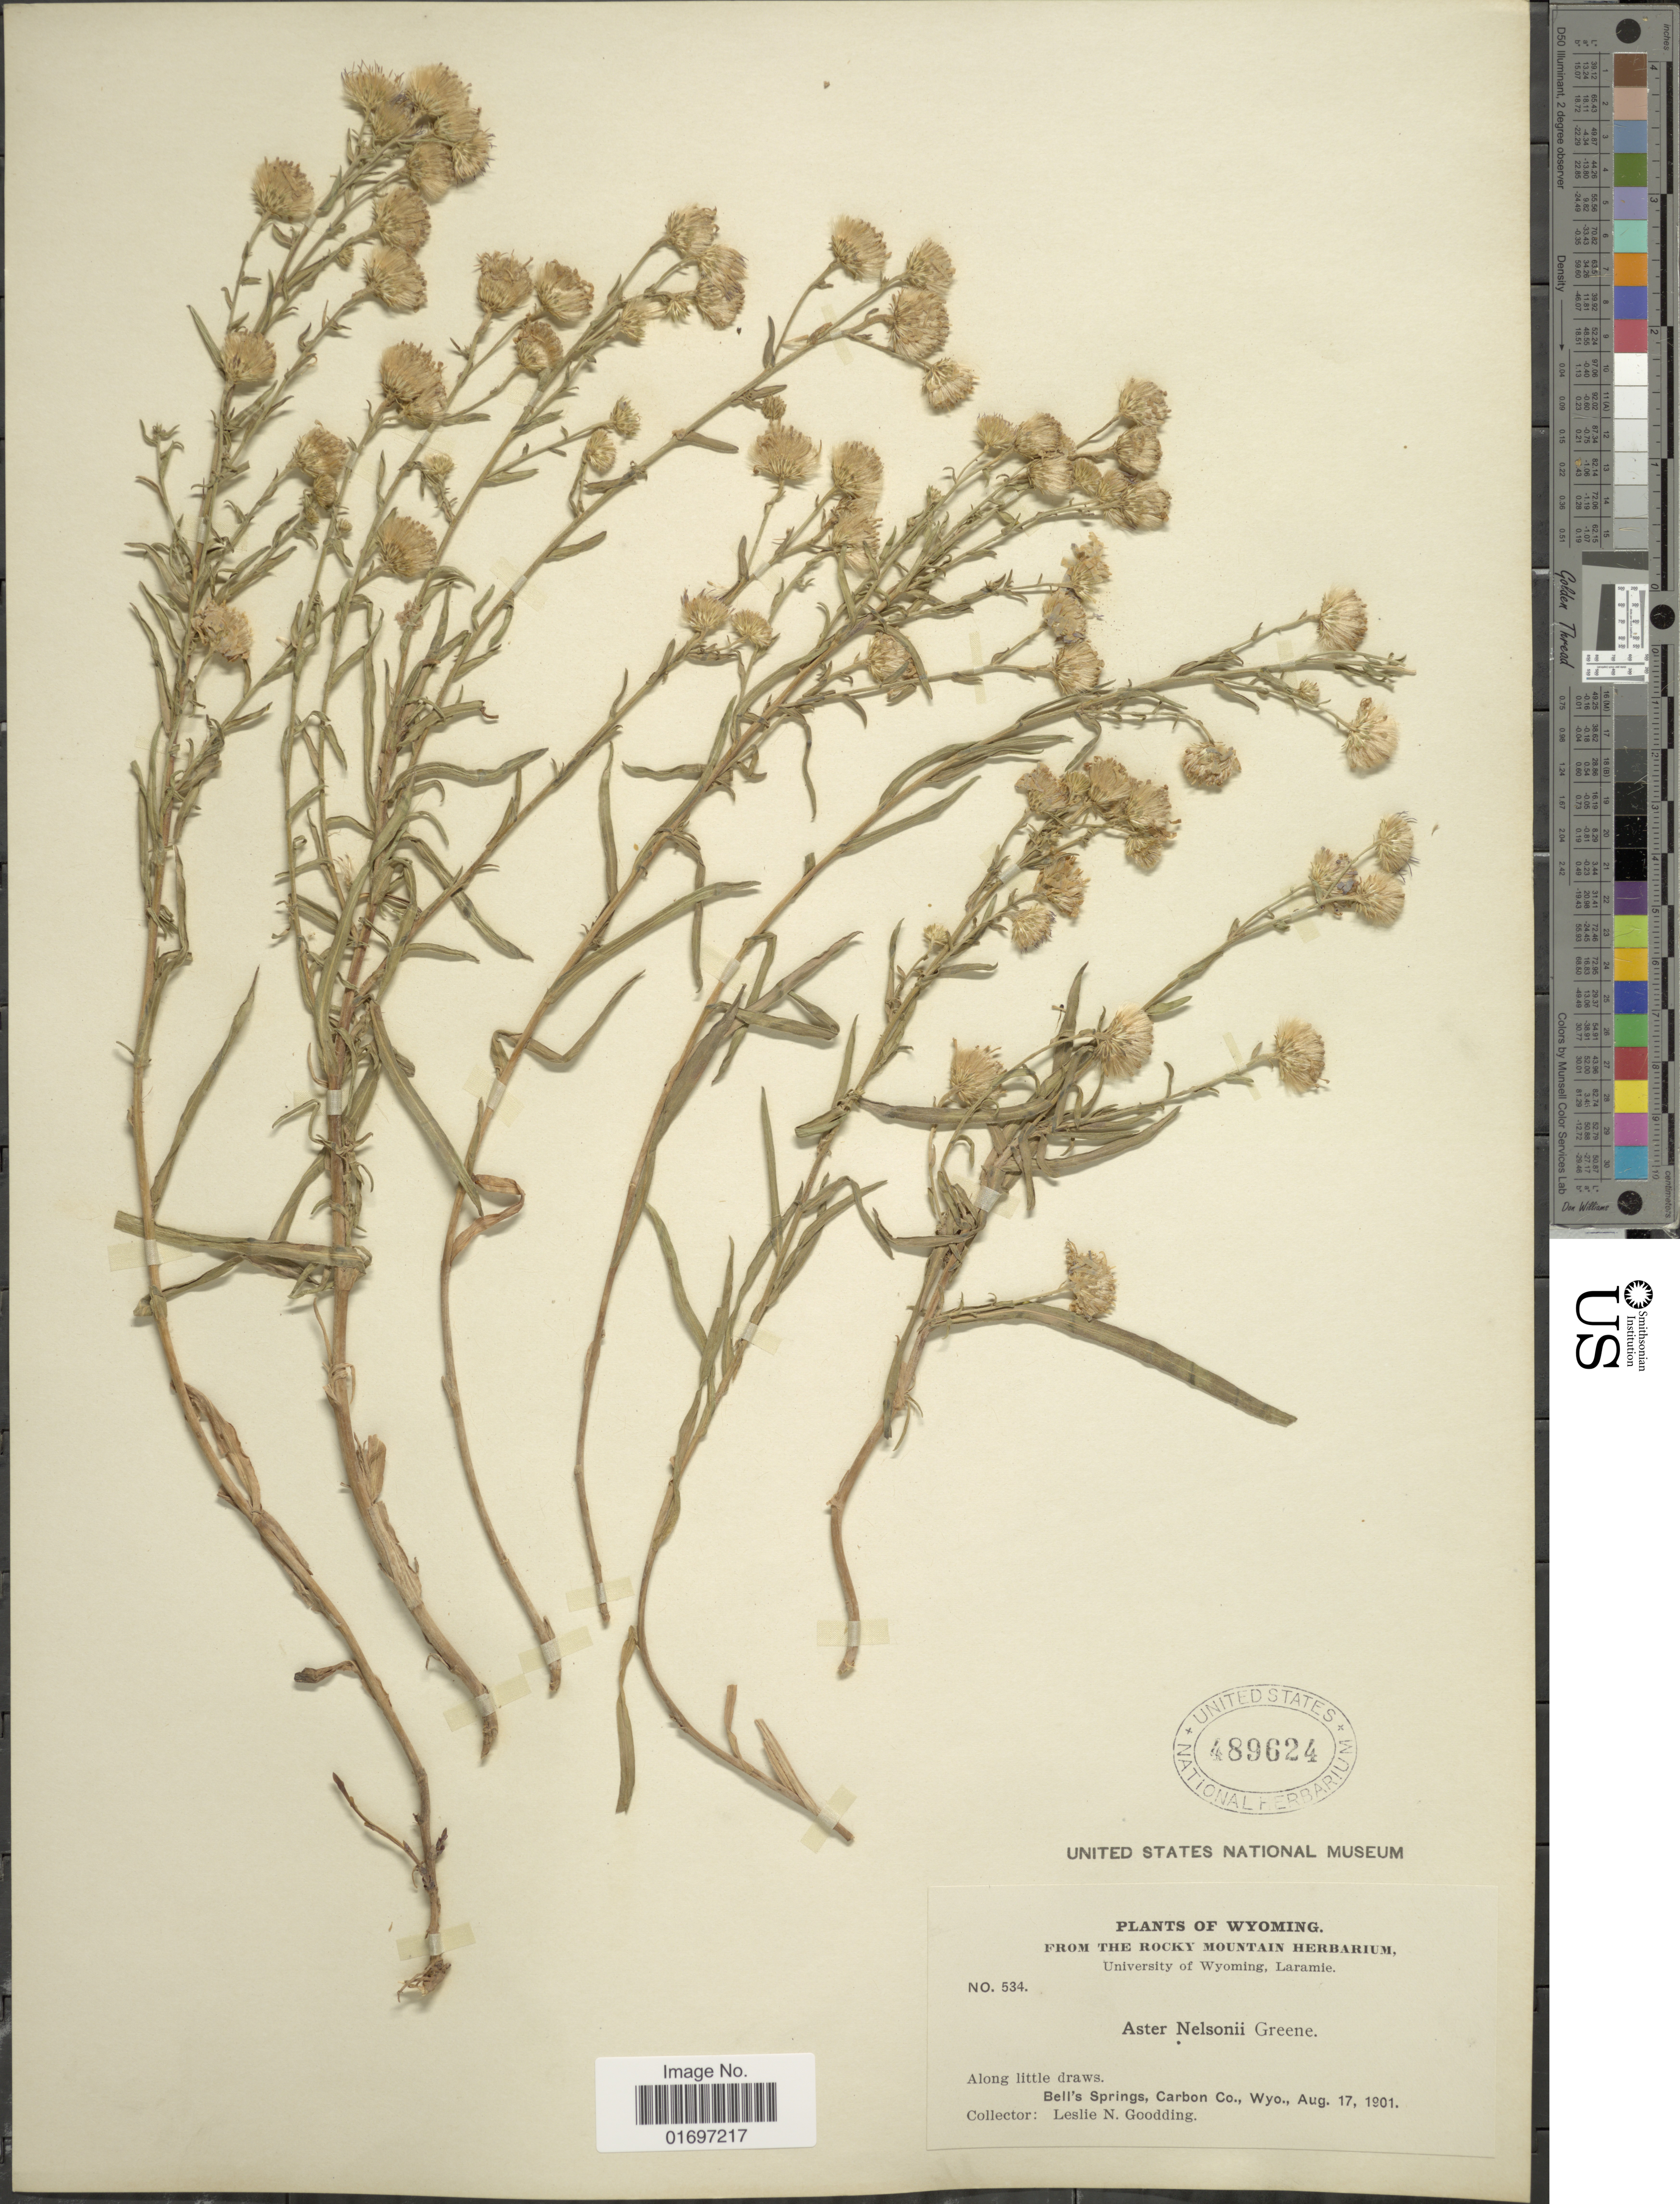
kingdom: Plantae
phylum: Tracheophyta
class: Magnoliopsida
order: Asterales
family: Asteraceae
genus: Symphyotrichum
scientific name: Symphyotrichum ascendens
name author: (Lindl.) G.L. Nesom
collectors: L. N. Goodding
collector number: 534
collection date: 1901-08-17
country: United States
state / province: Wyoming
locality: Wyoming. Along little draws. Bell's Springs, Carbon Co.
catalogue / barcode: US 489624